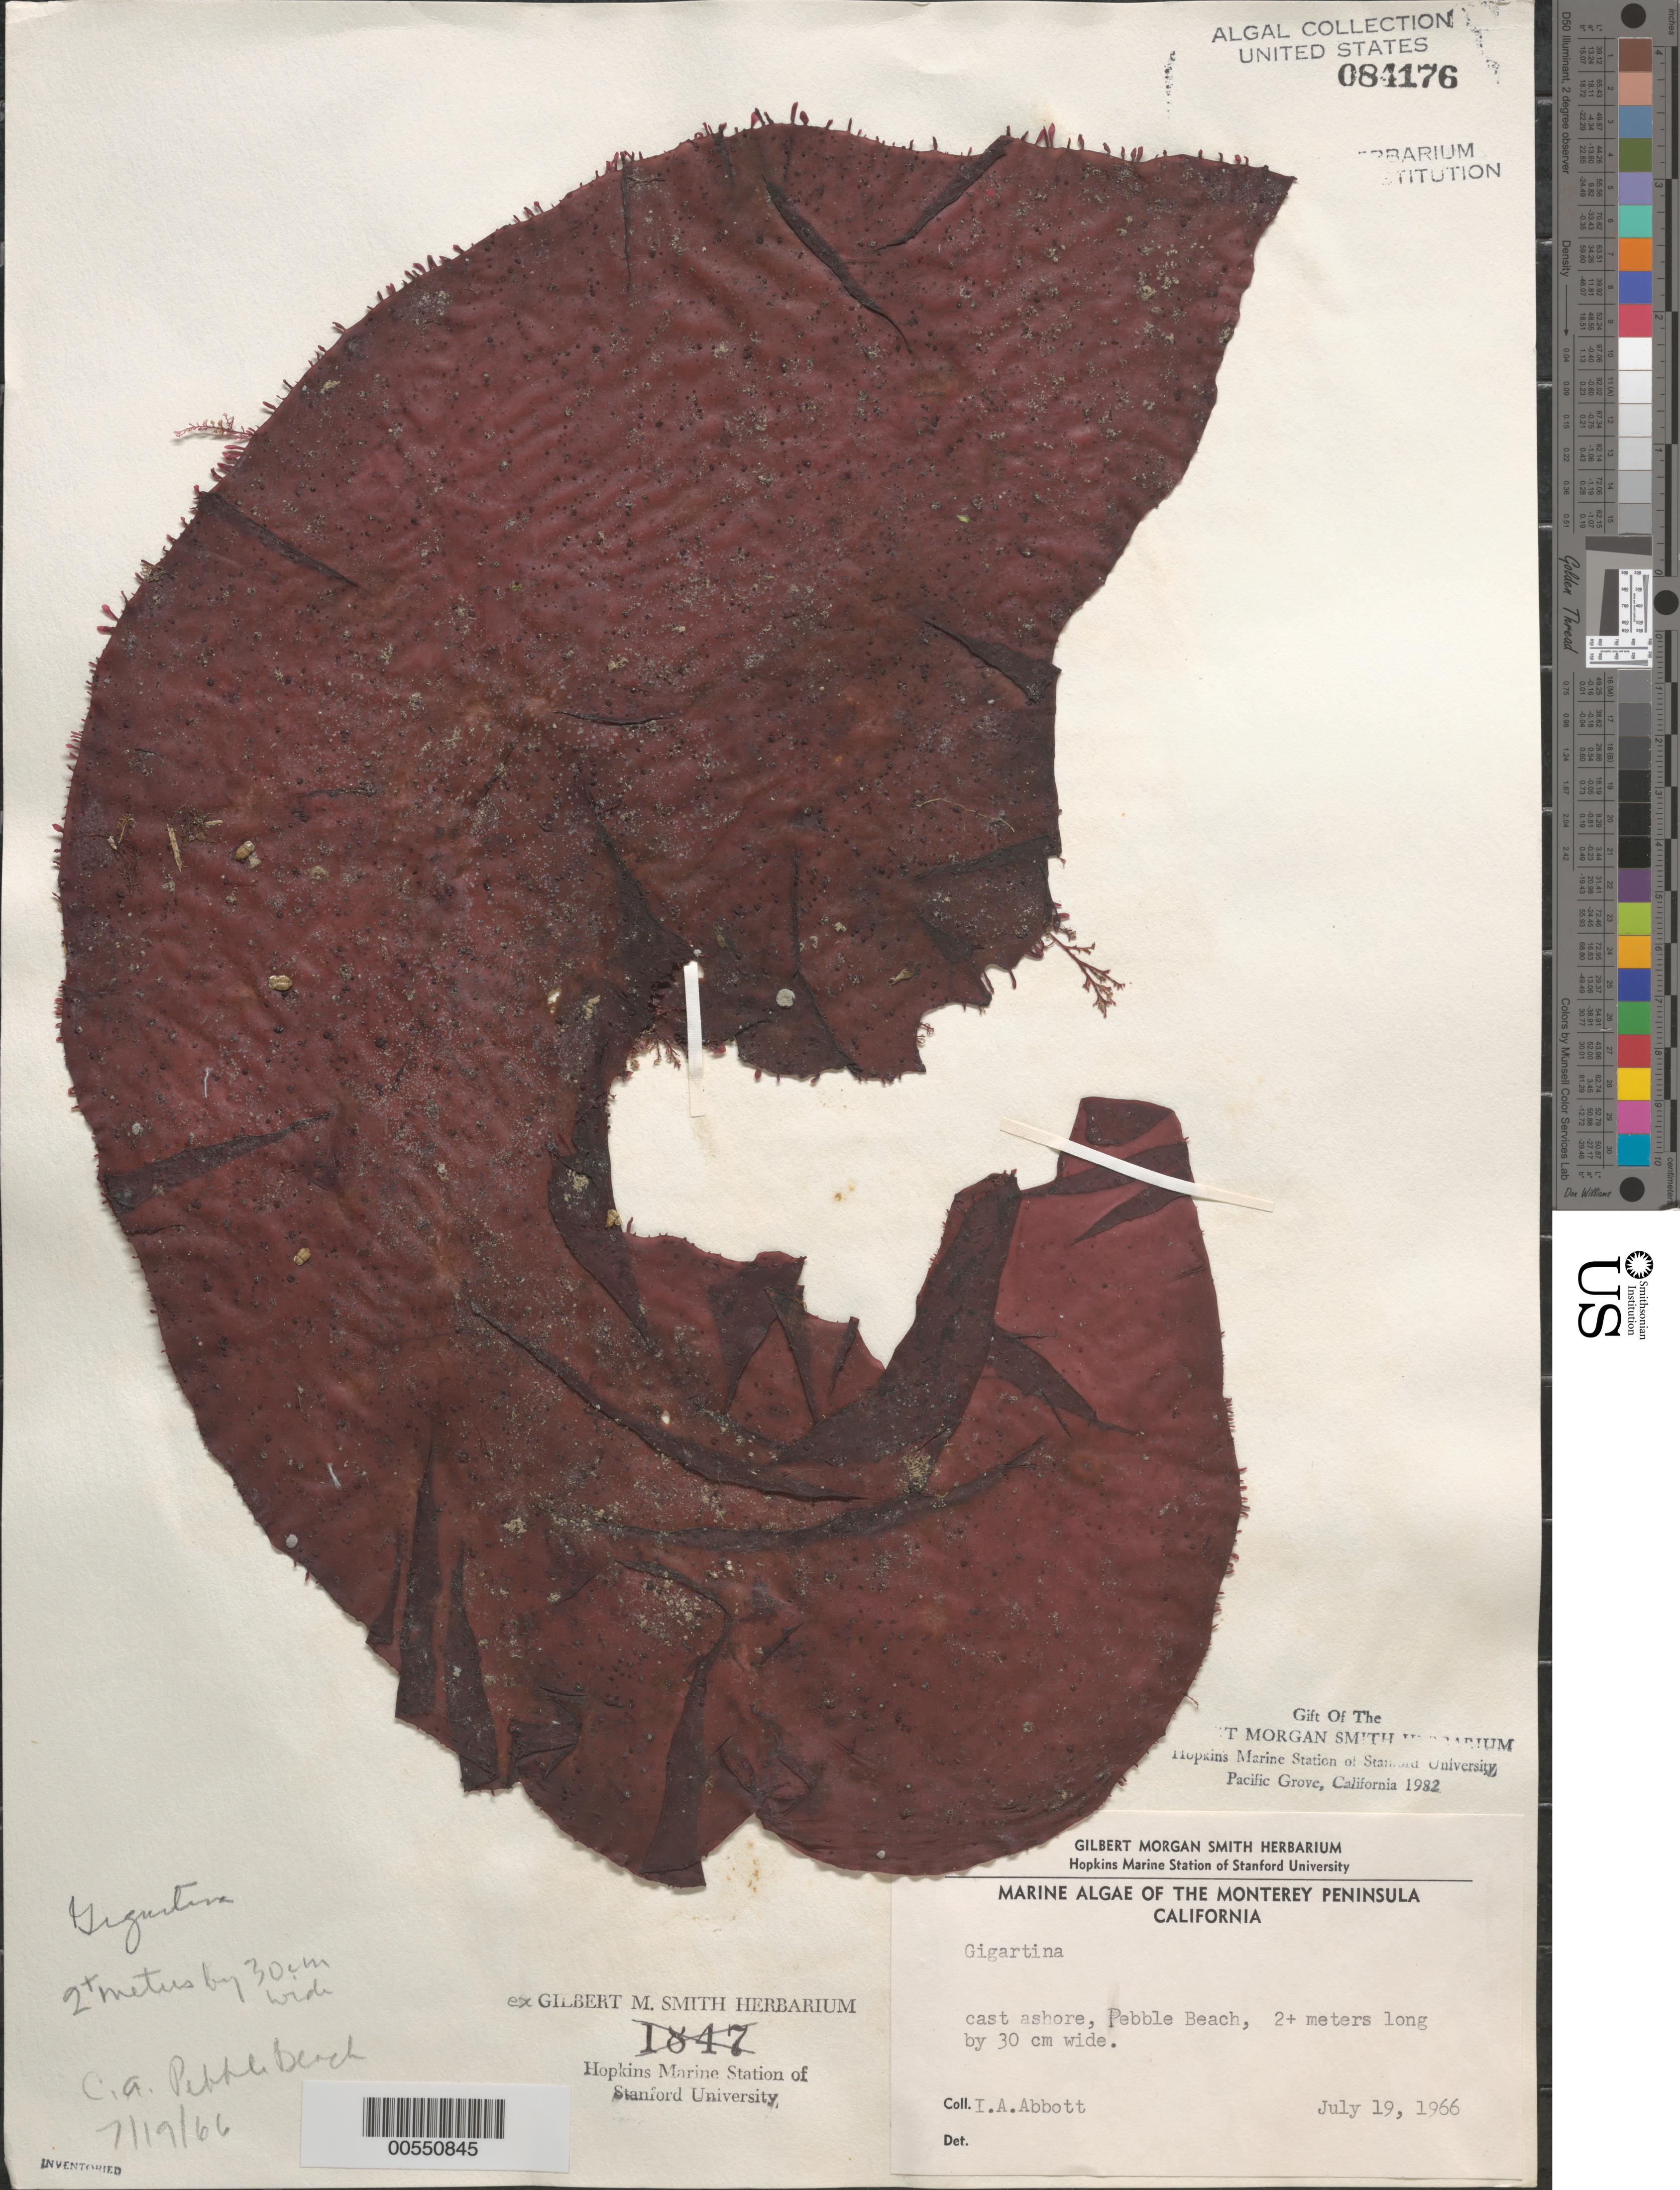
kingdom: Plantae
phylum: Rhodophyta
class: Florideophyceae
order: Gigartinales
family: Gigartinaceae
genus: Gigartina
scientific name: Gigartina sp.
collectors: I. A. Abbott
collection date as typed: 19 Jul 1966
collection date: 1966-07-19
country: United States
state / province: California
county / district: Monterey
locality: Pebble Beach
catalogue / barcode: US 84176